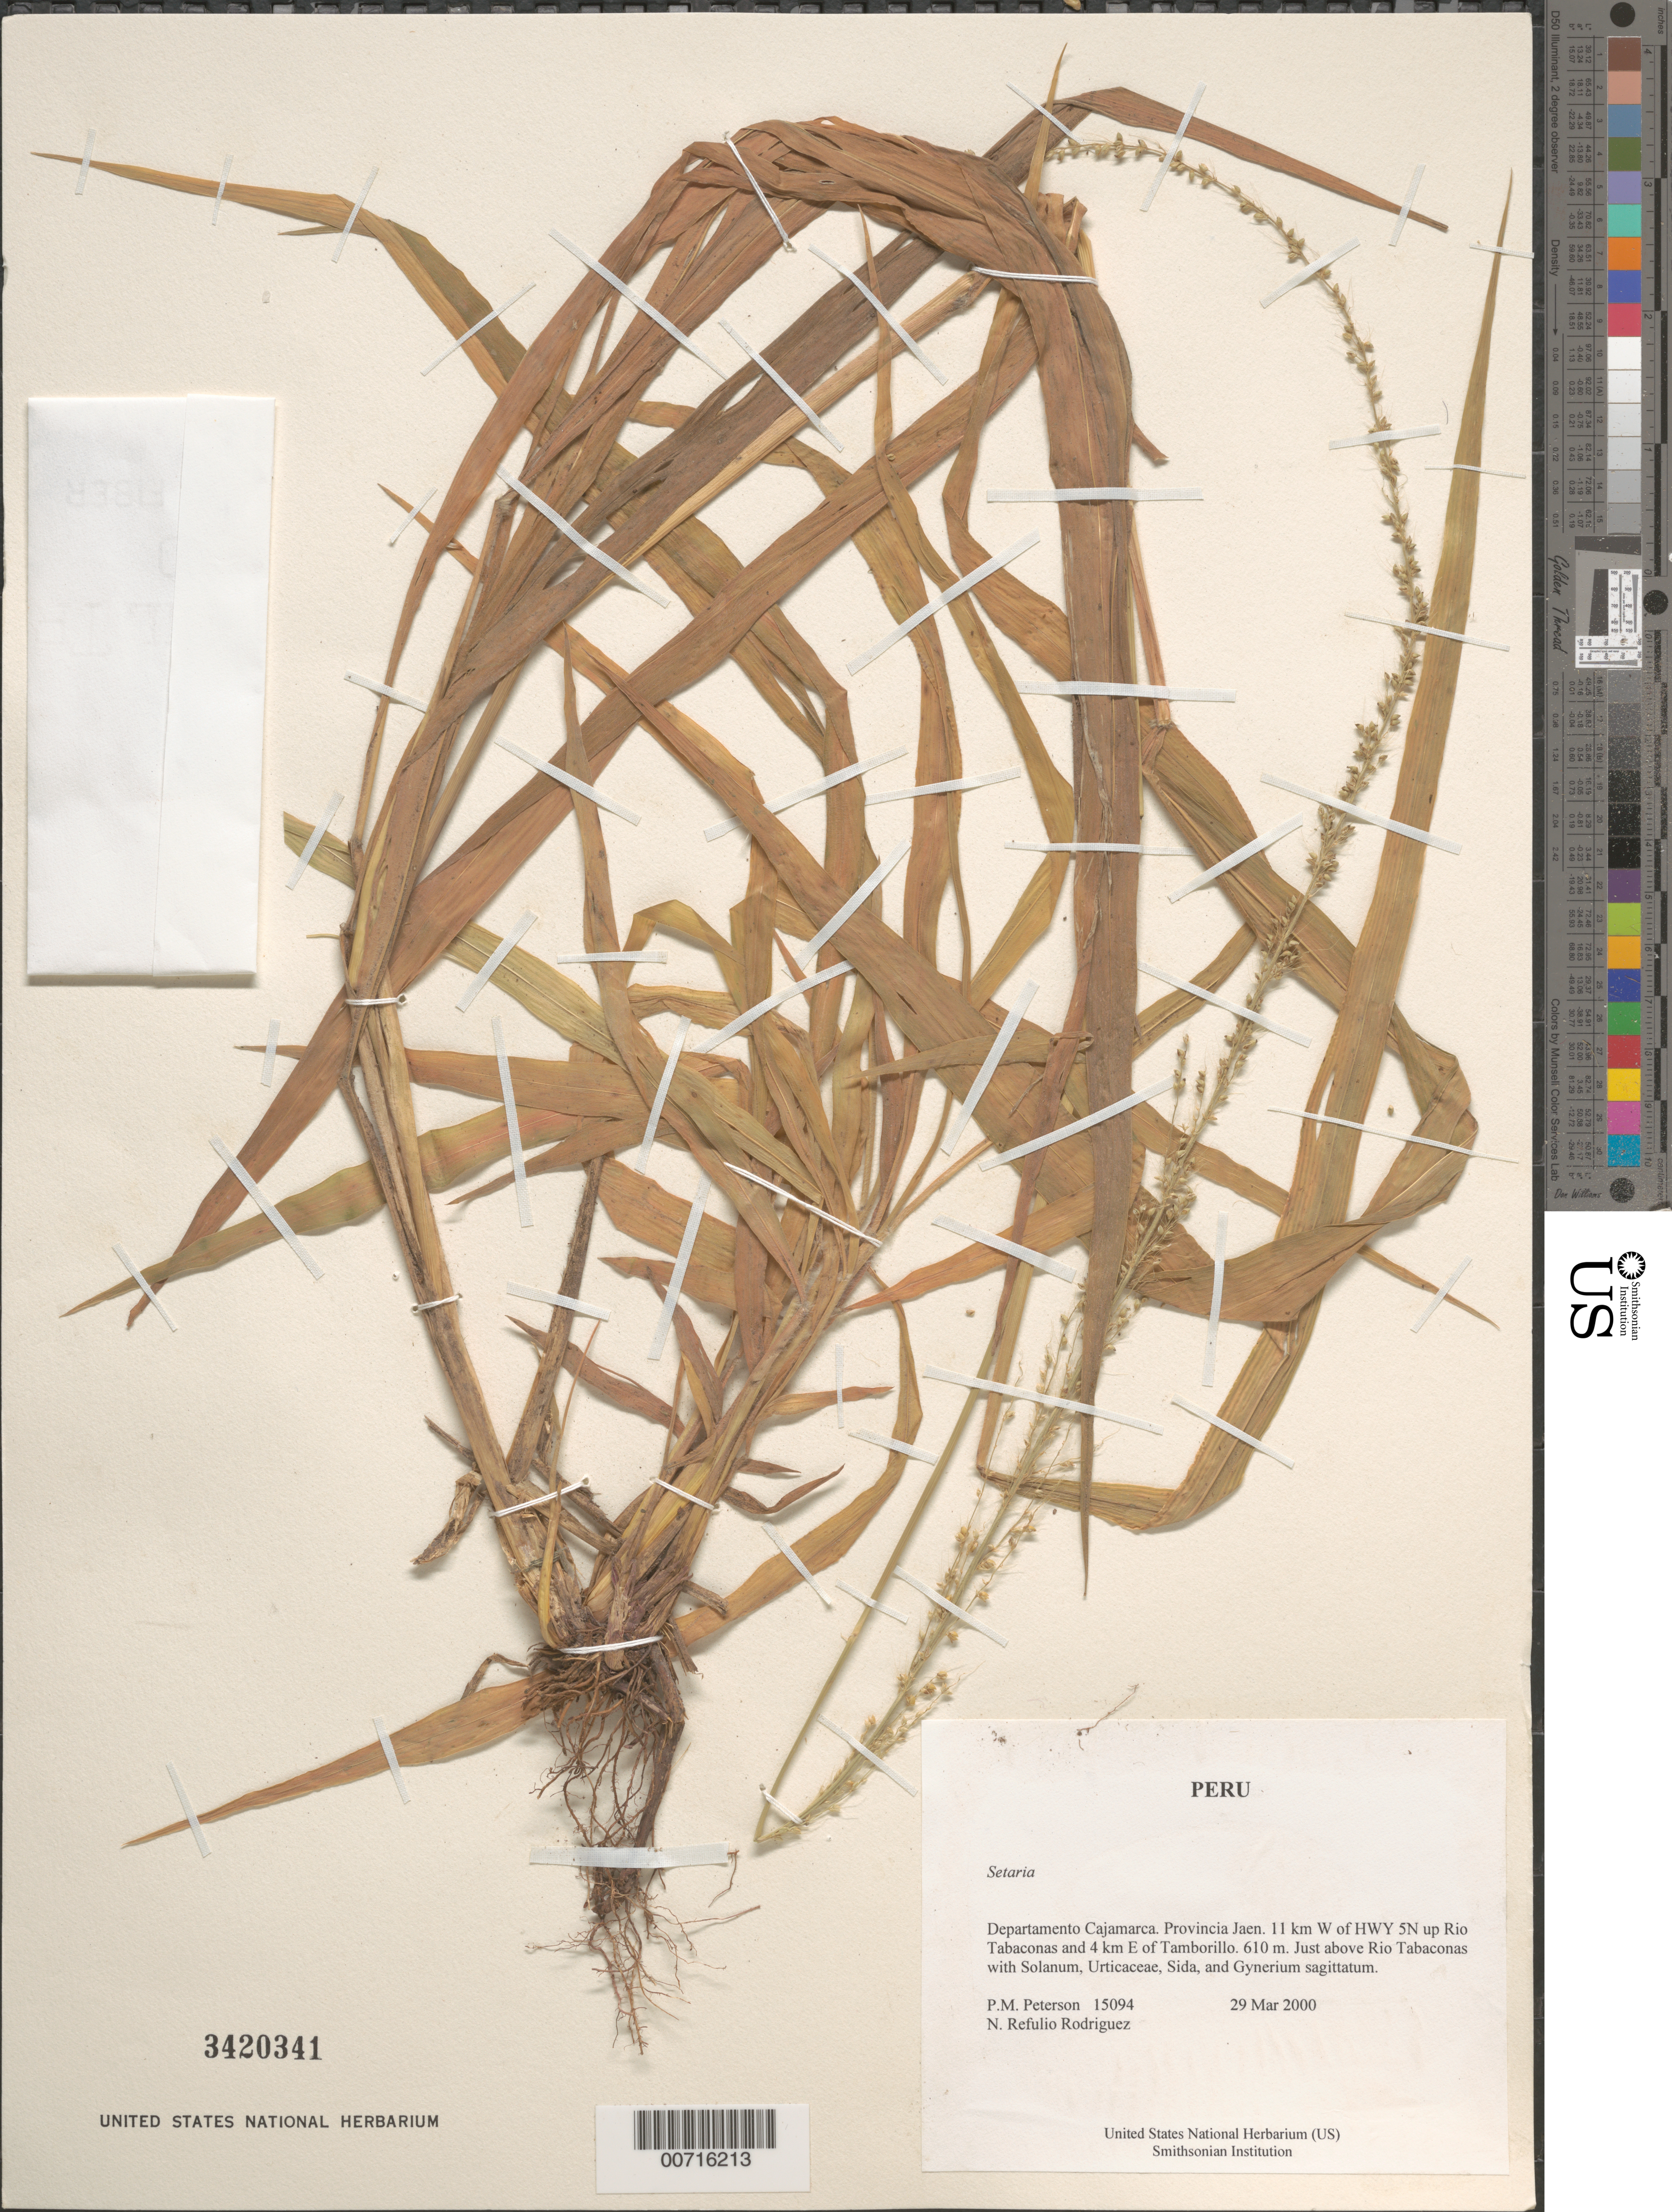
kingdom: Plantae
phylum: Tracheophyta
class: Liliopsida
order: Poales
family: Poaceae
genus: Setaria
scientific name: Setaria sp.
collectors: P. M. Peterson & N. Refulio-Rodríguez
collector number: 15094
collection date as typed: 29 Mar 2000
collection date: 2000-03-29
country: Peru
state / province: Cajamarca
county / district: Jaén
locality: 11 km W of HWY 5N up Rio Tabaconas and 4 km E of Tamborillo.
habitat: Just above Rio Tabaconas with Solanum, Urticaceae, Sida, and Gynerium sagittatum.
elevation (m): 610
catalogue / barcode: US 3420341